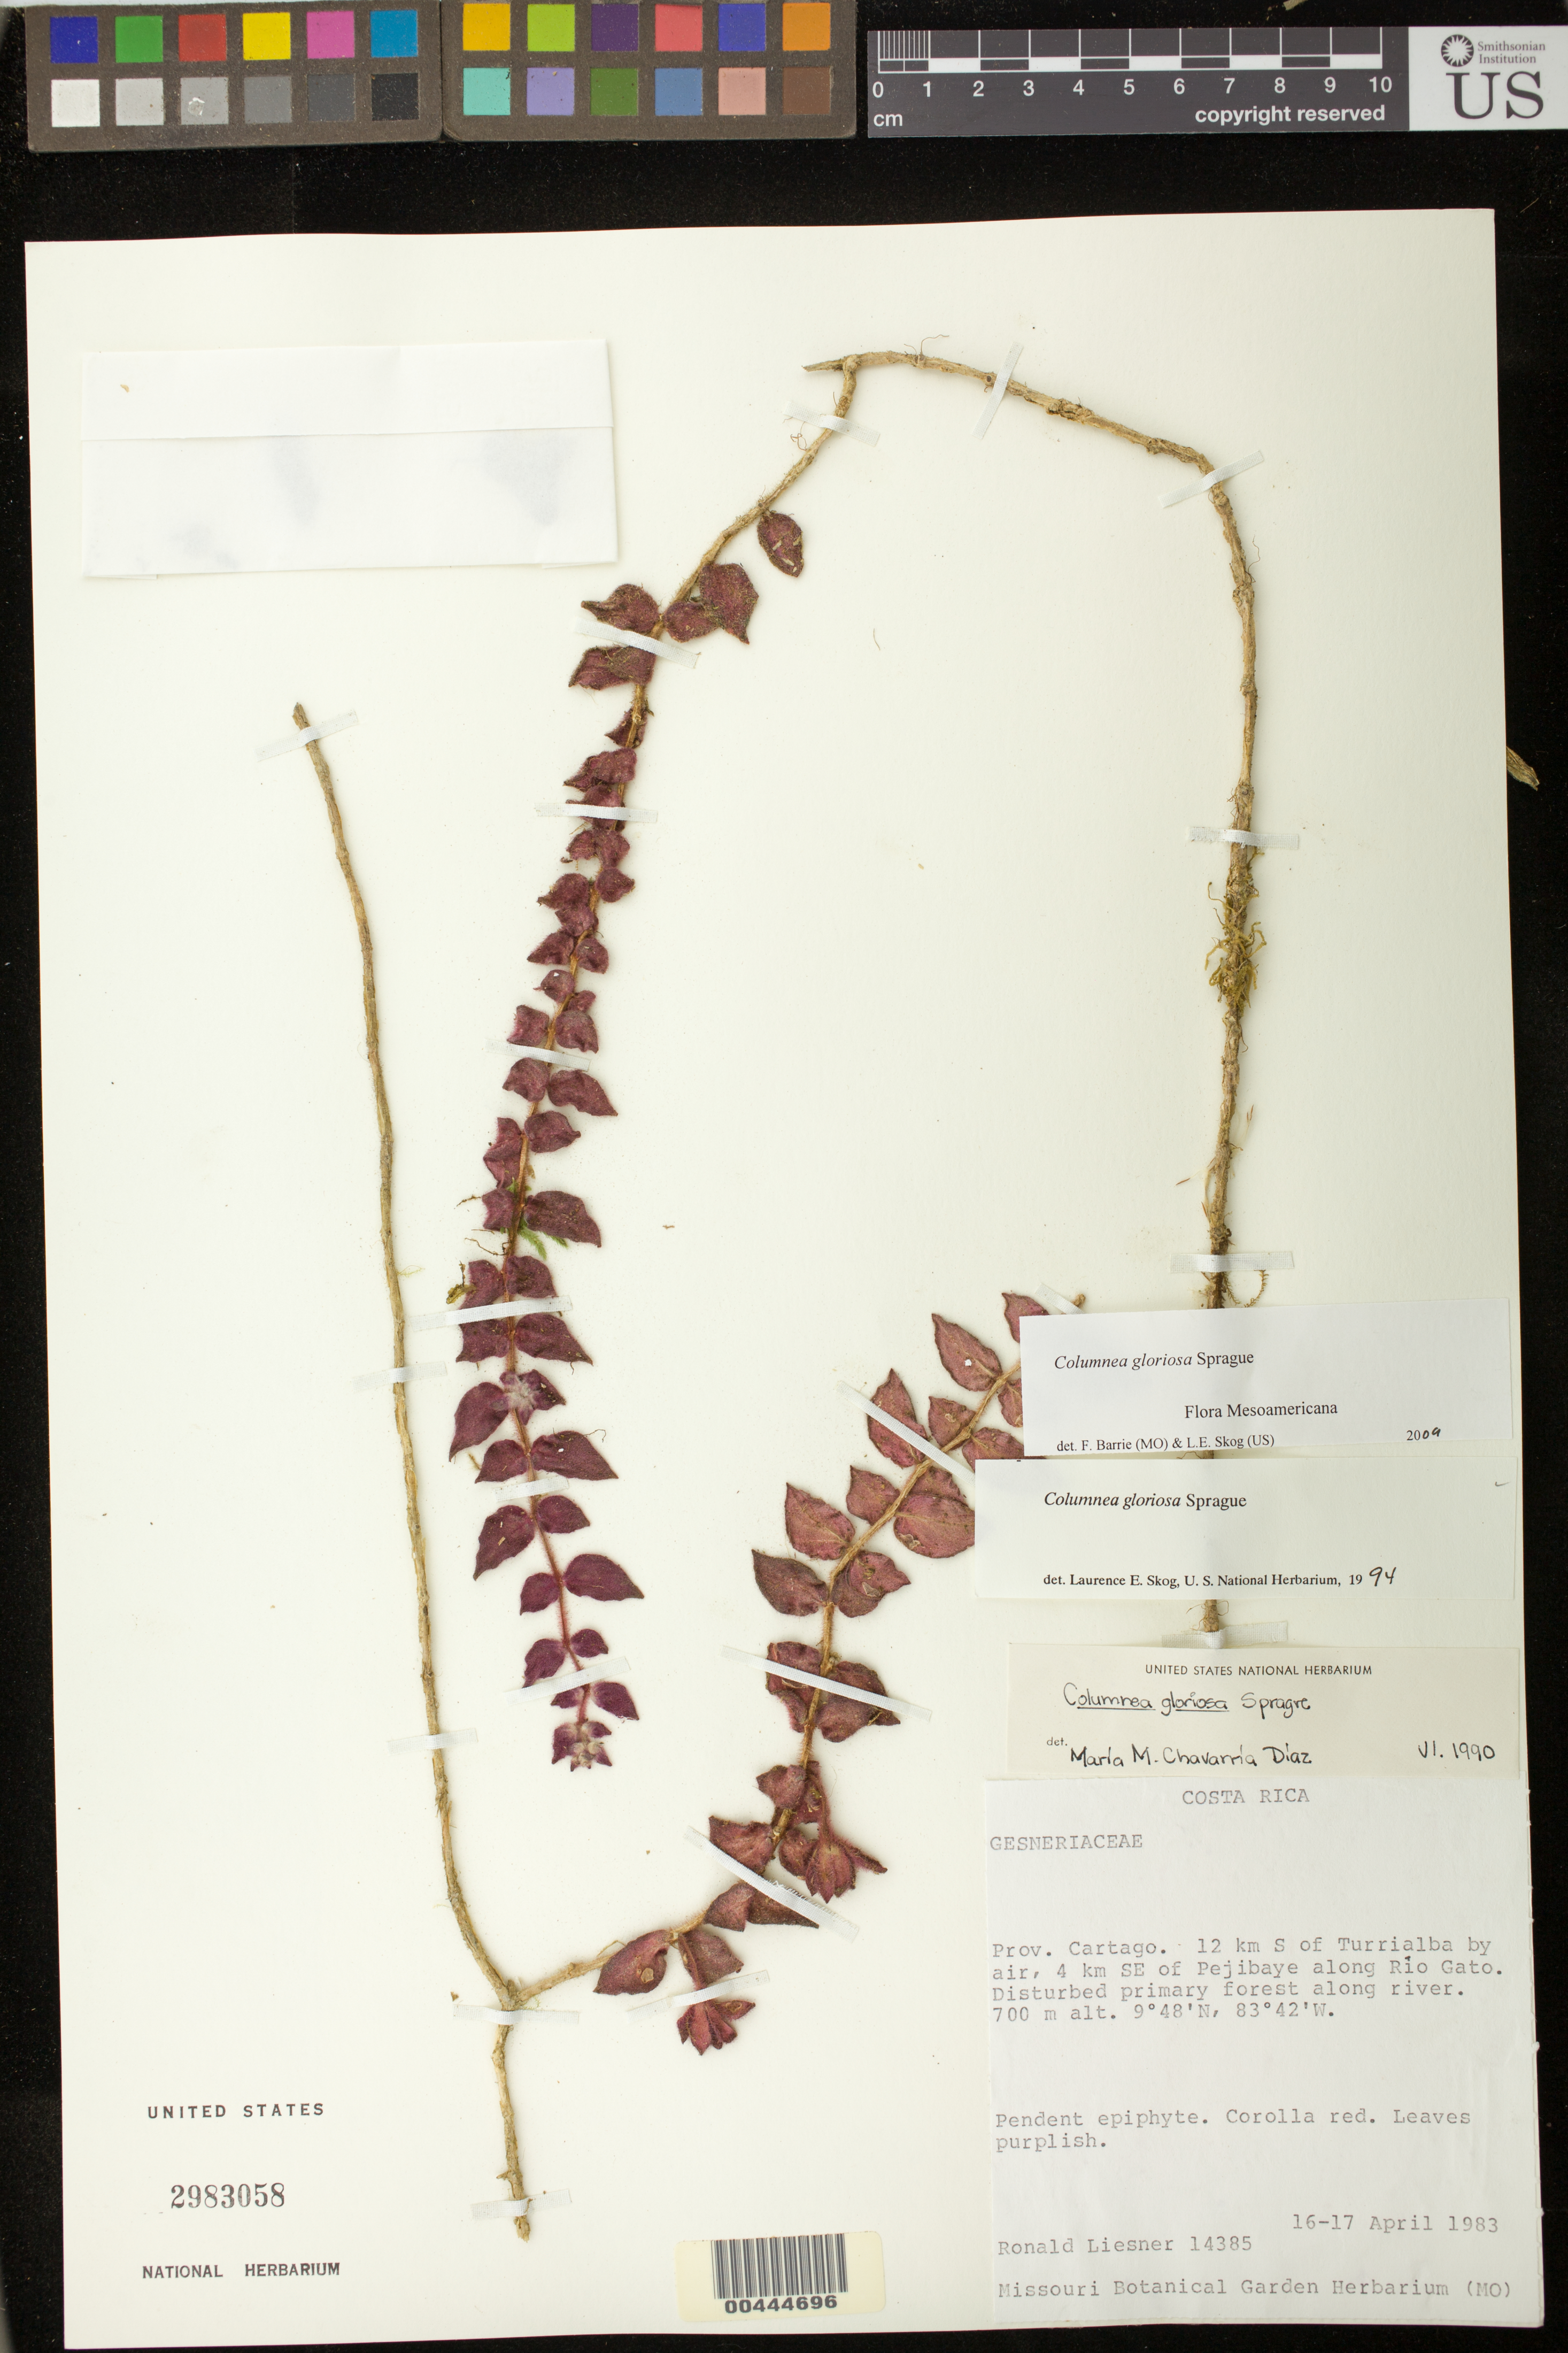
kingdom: Plantae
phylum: Tracheophyta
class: Magnoliopsida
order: Lamiales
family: Gesneriaceae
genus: Columnea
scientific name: Columnea gloriosa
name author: Sprague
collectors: R. L. Liesner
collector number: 14385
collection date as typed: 16-17 Apr 1983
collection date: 1983-04-16/1983-04-17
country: Costa Rica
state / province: Cartago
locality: S of Turrialba, SE of Pejibaye along Rio Gato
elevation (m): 700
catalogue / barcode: US 2983058